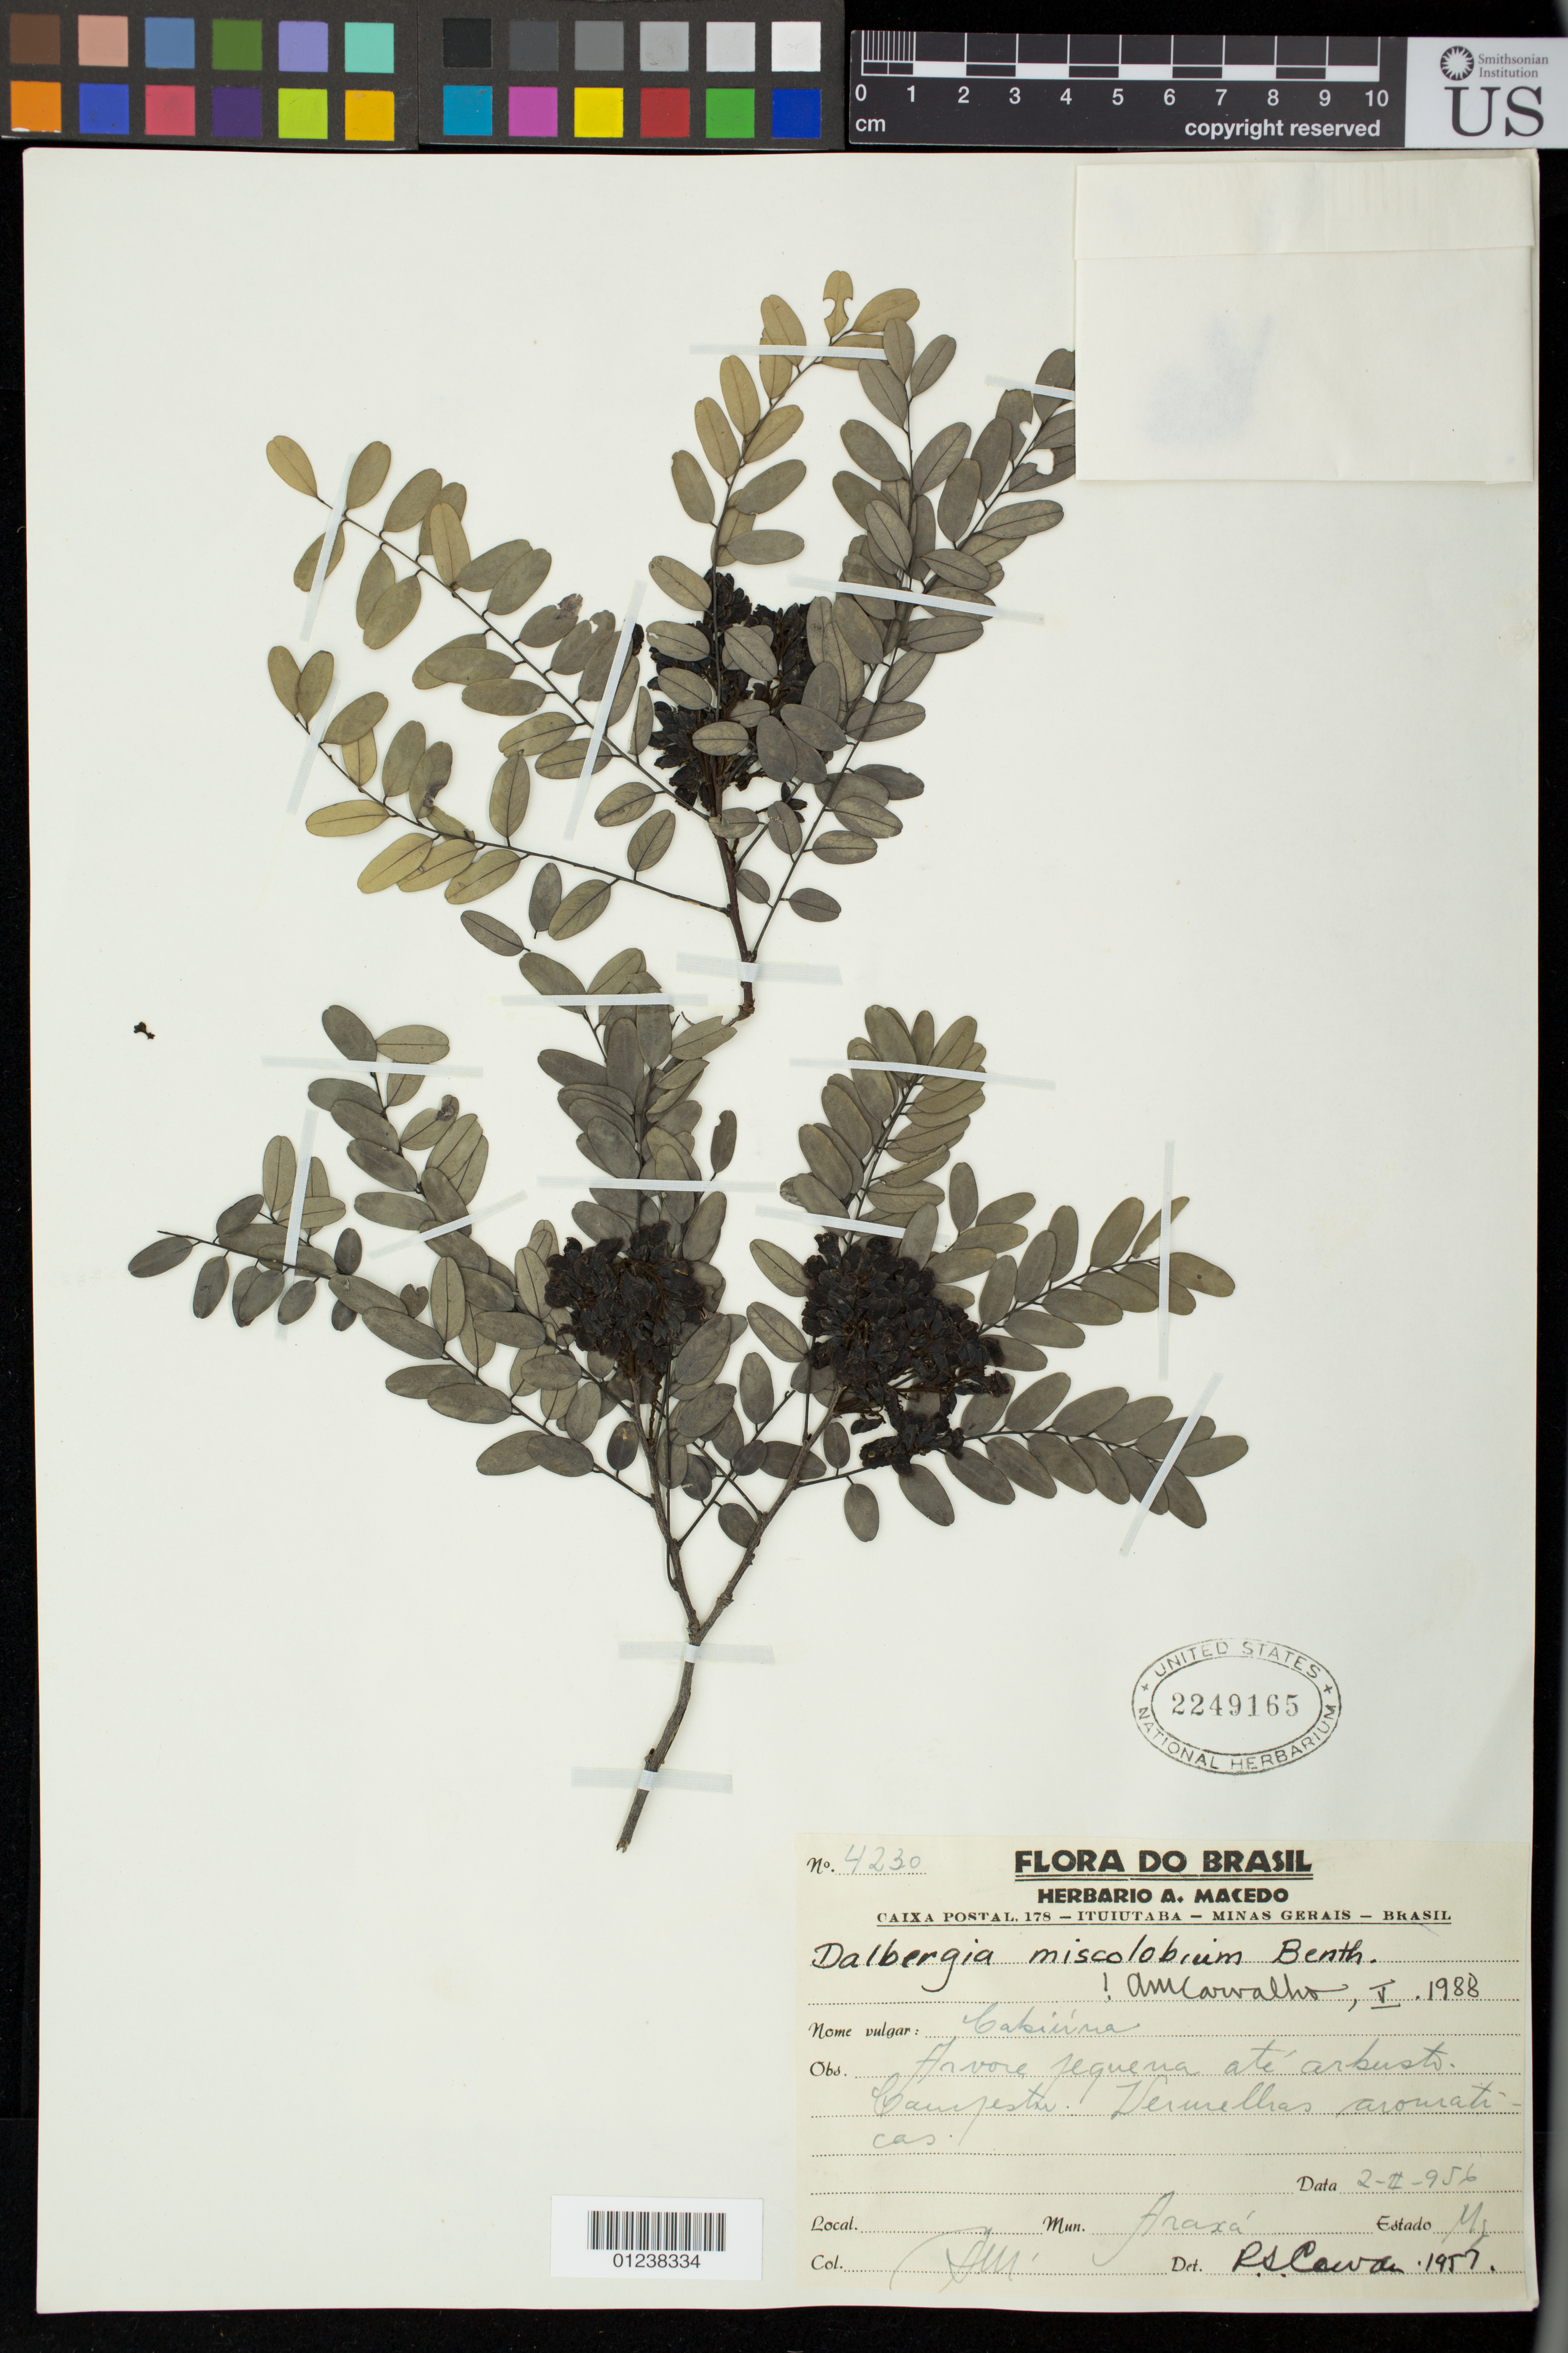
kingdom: Plantae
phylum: Tracheophyta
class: Magnoliopsida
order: Fabales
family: Fabaceae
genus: Dalbergia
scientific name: Dalbergia miscolobium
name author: Benth.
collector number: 4230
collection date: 1956-02-02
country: Brazil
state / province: Minas Gerais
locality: Anaxa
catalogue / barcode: US 2249165